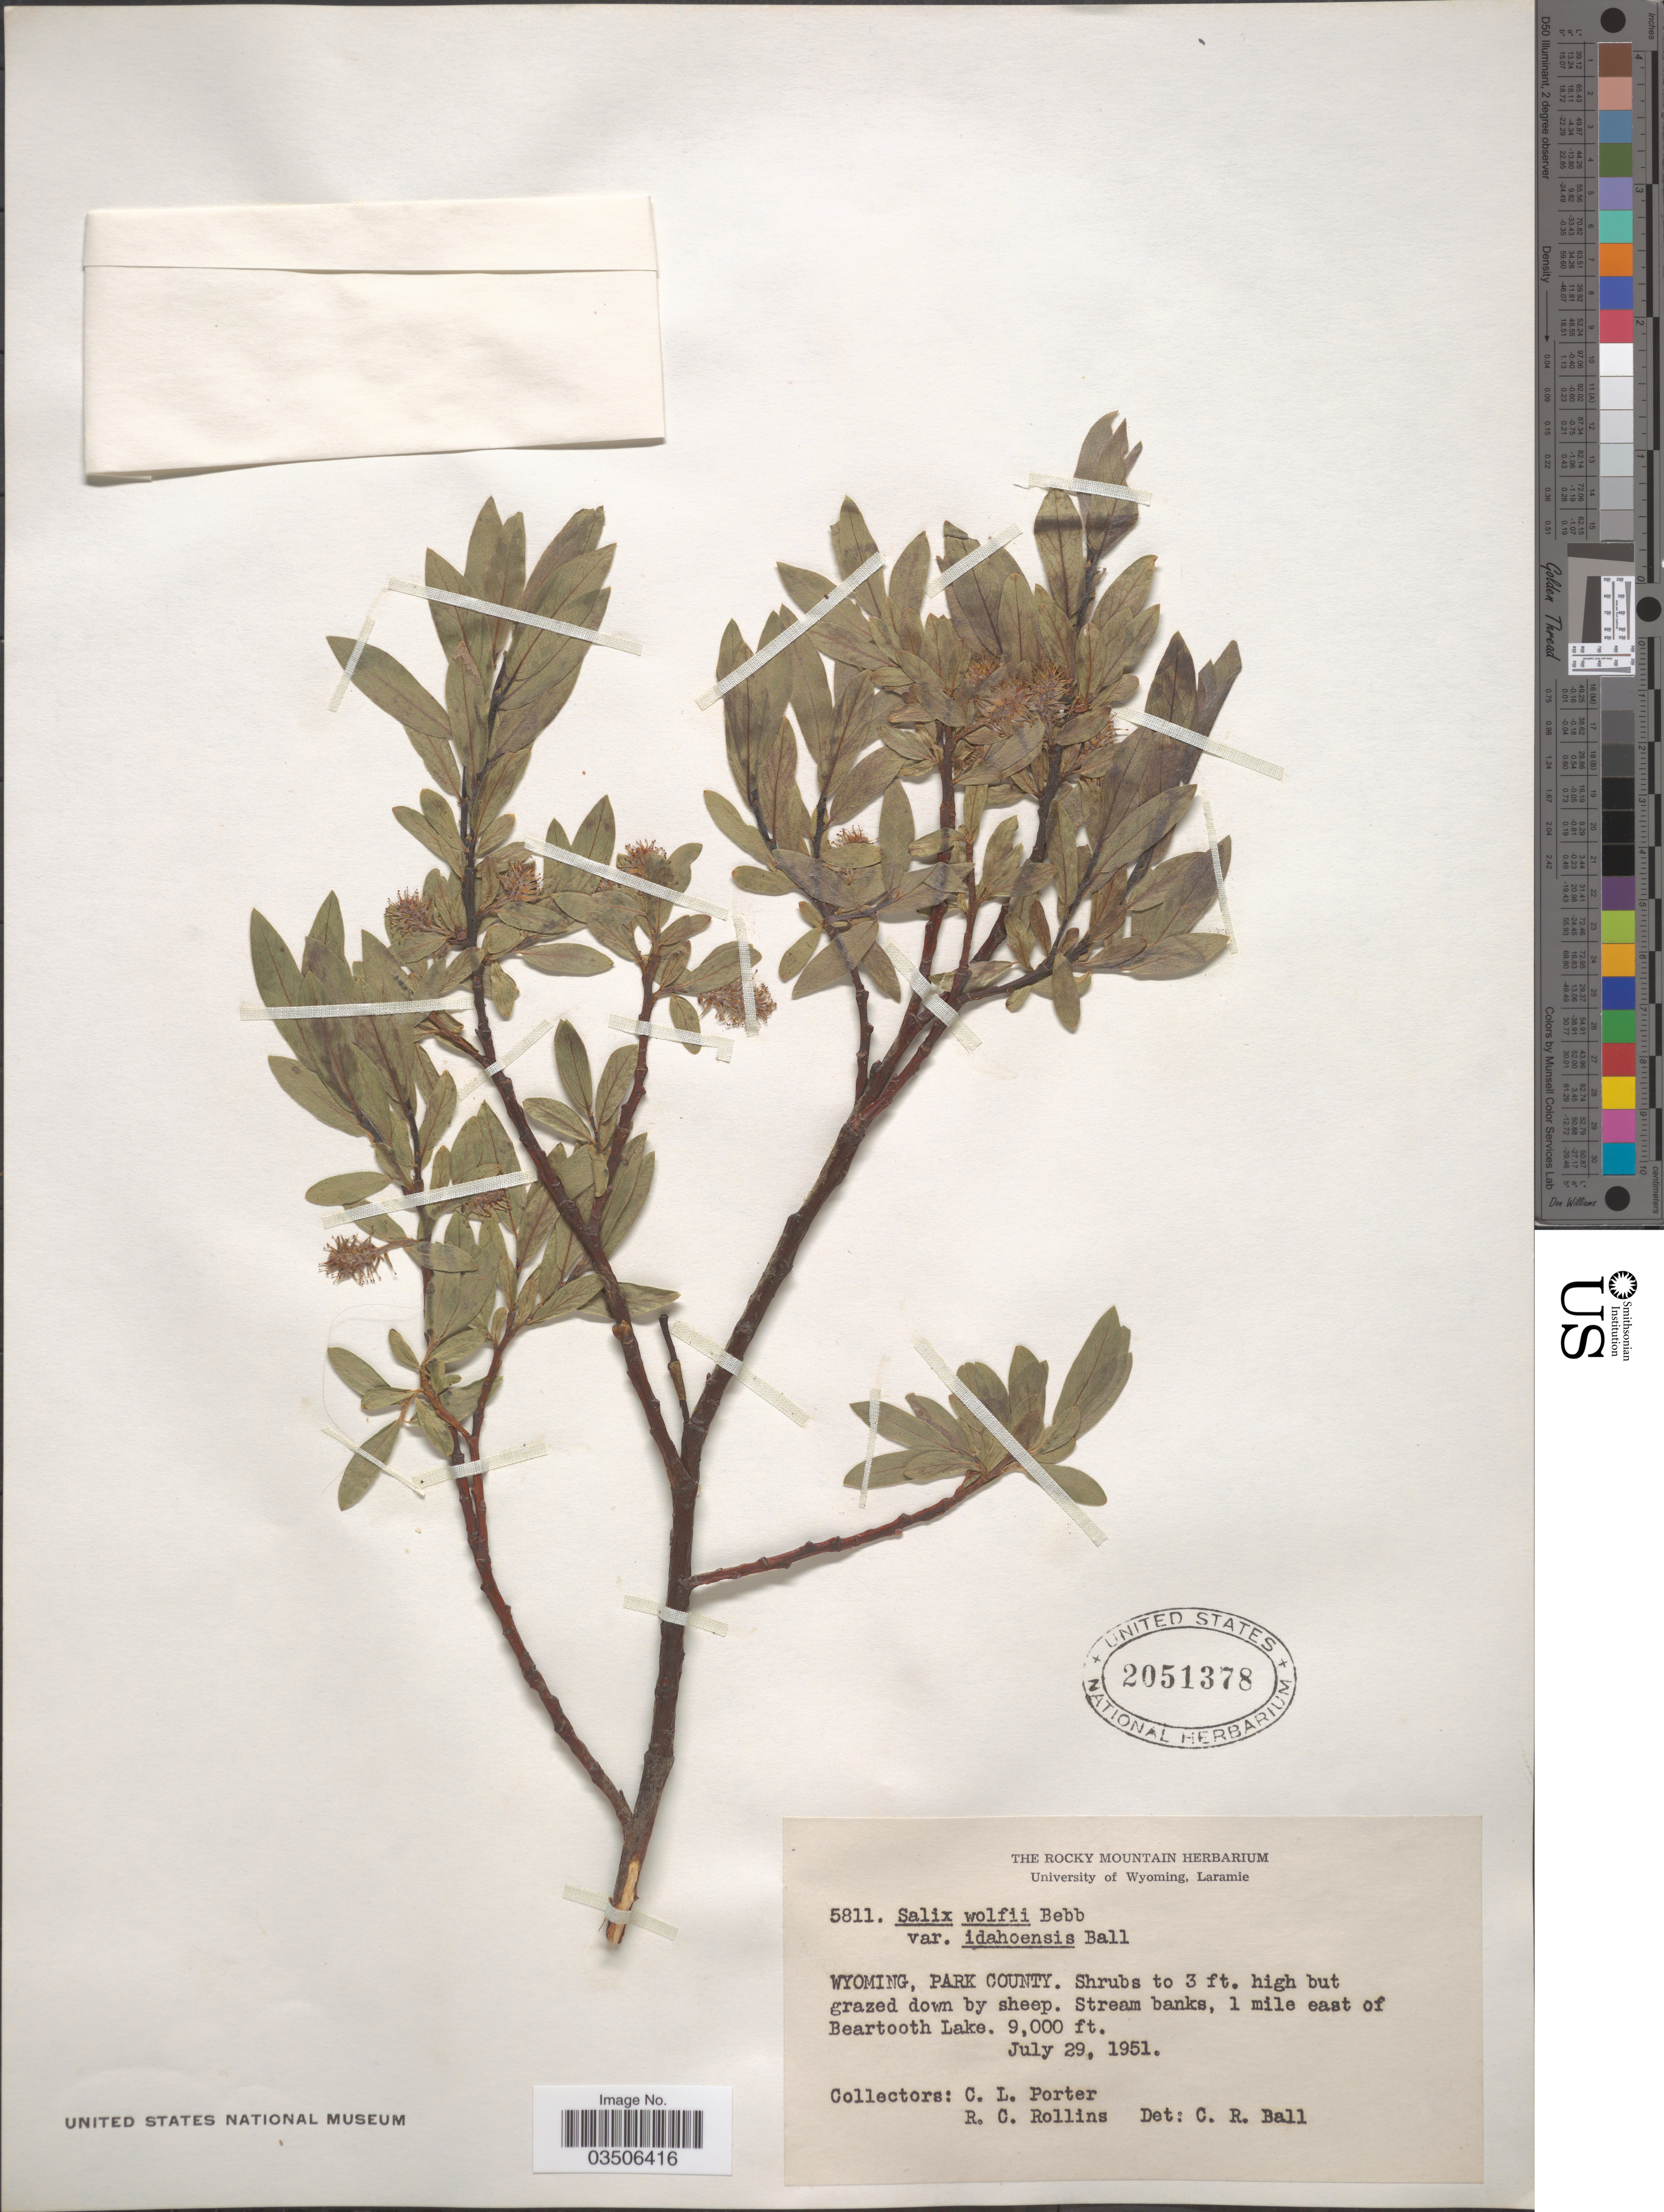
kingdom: Plantae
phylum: Tracheophyta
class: Magnoliopsida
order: Malpighiales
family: Salicaceae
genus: Salix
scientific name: Salix wolfii var. idahoensis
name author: C.R. Ball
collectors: C. L. Porter & R. C. Rollins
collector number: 5811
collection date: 1951-07-29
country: United States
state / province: Wyoming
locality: Park County. Stream banks, 1 mile east of Beartooth Lake.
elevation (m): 2743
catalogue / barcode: US 2051378